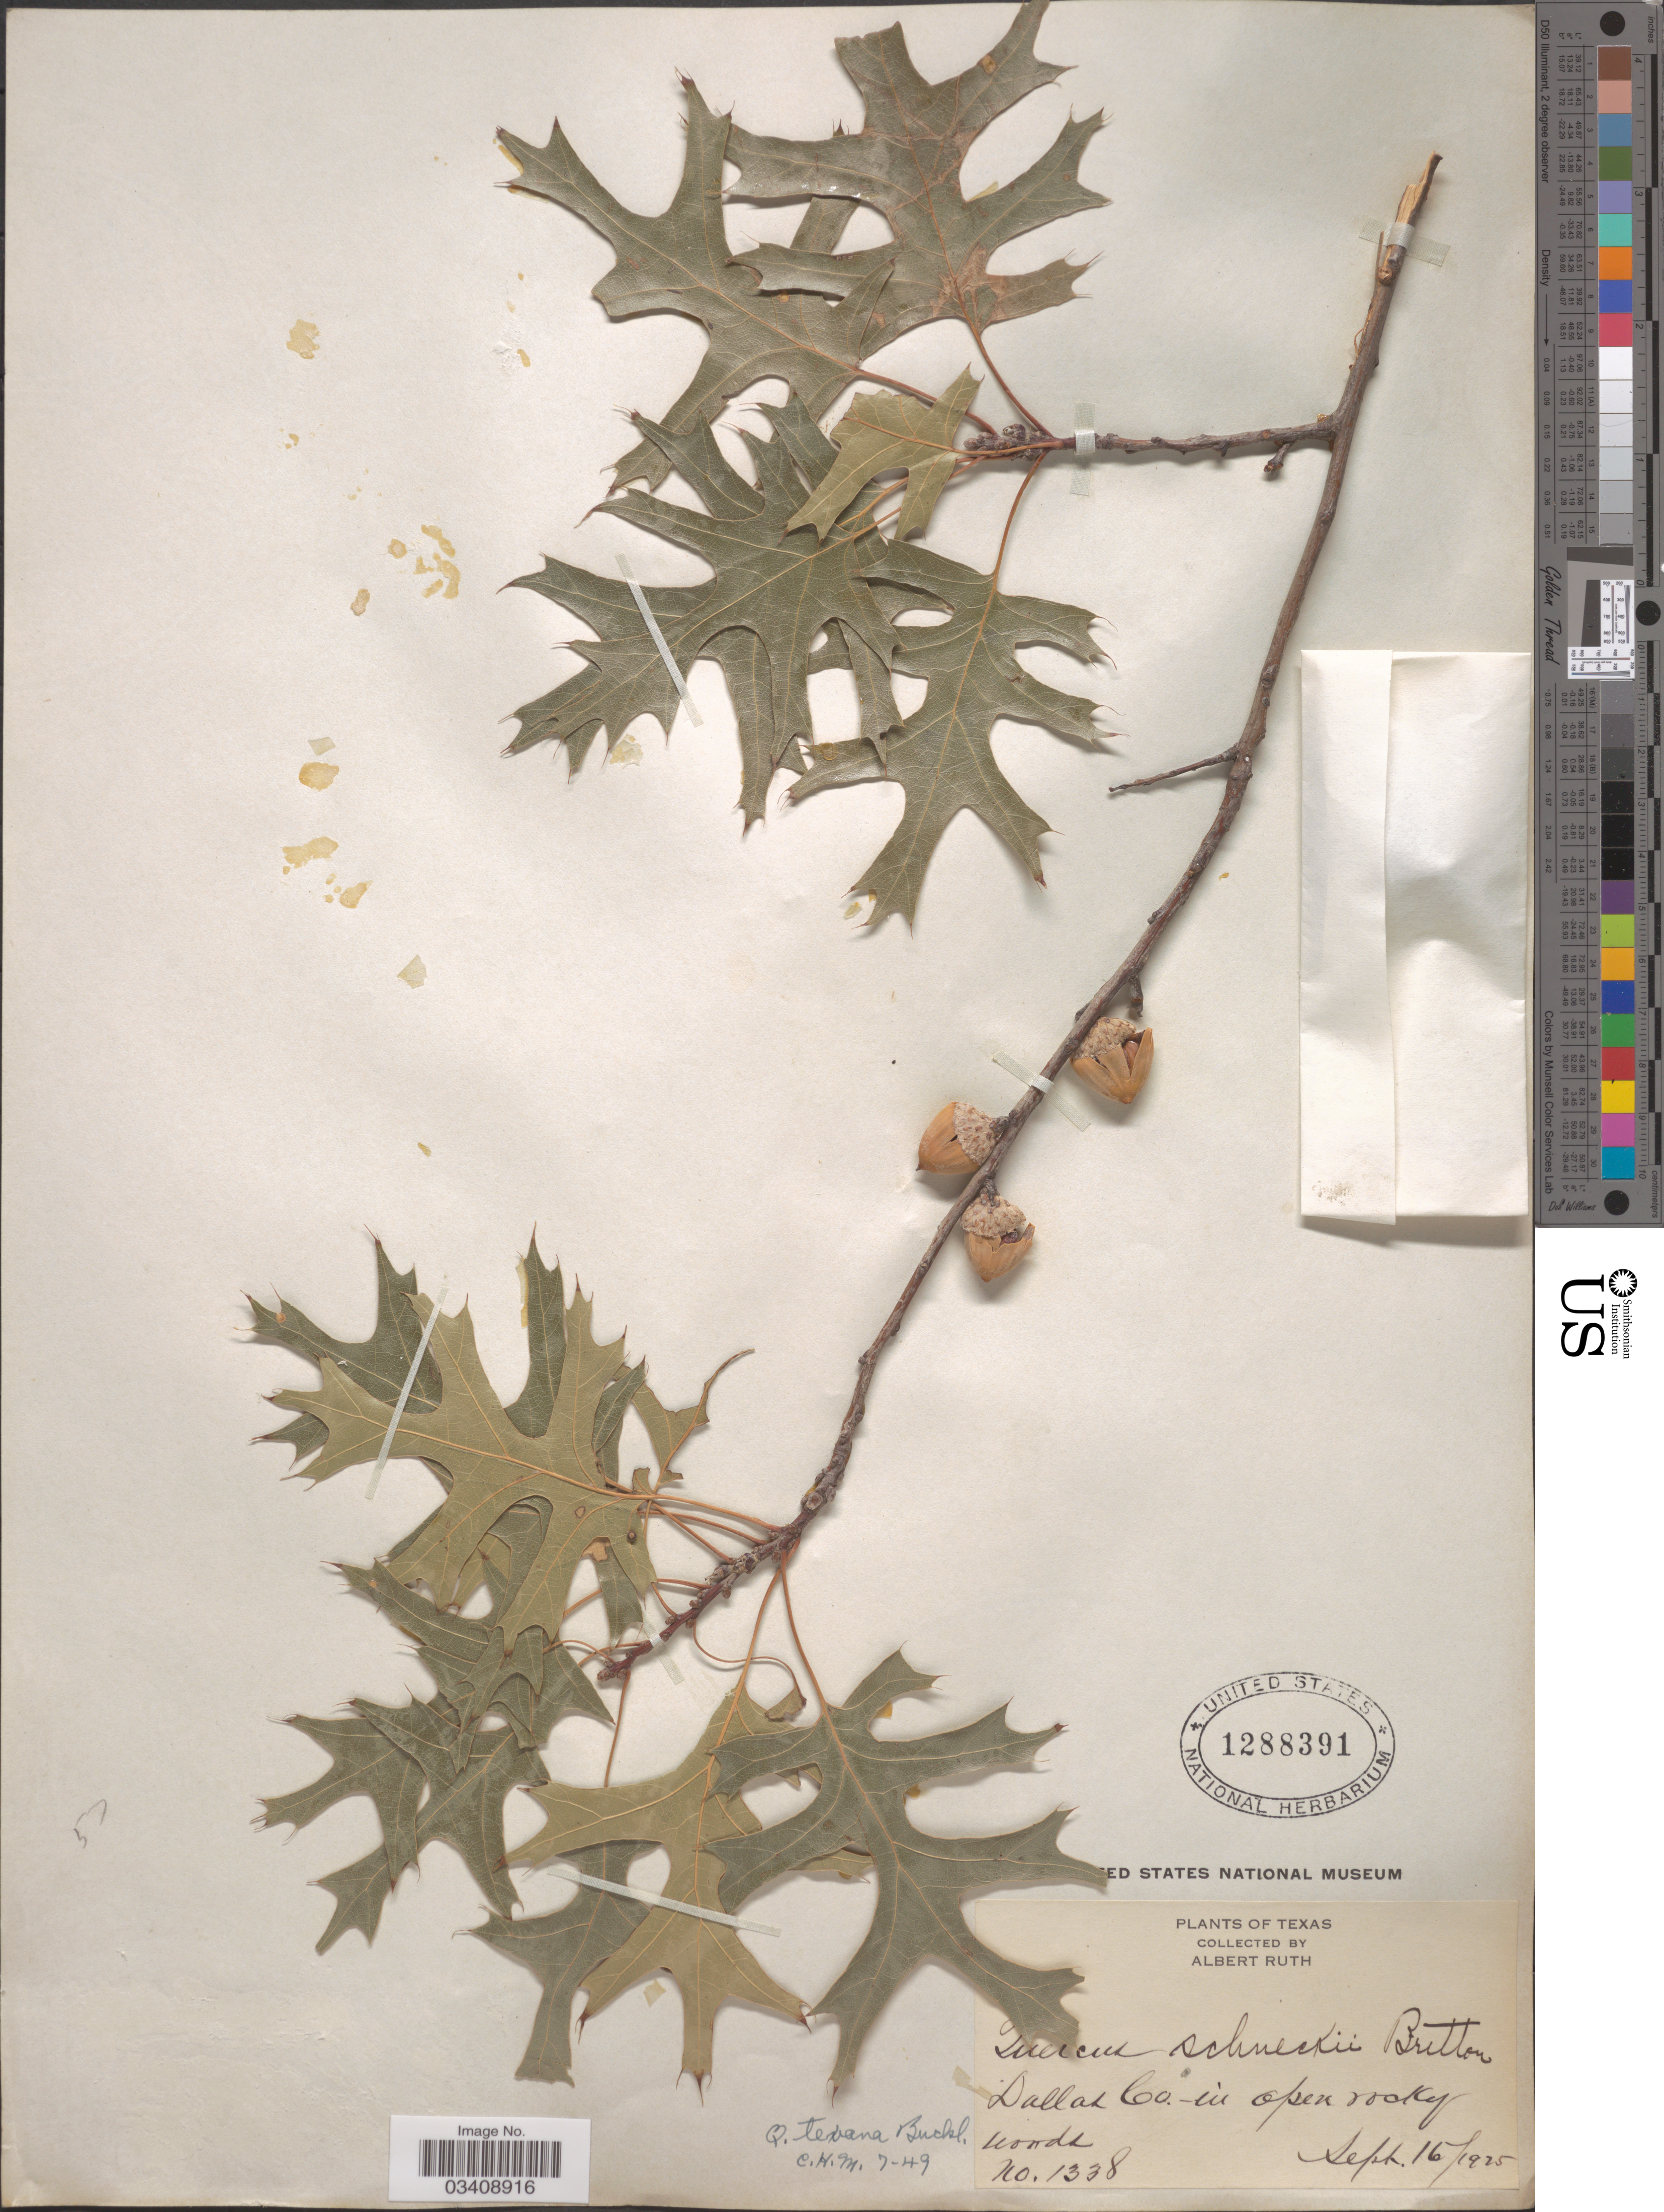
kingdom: Plantae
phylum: Tracheophyta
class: Magnoliopsida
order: Fagales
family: Fagaceae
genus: Quercus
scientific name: Quercus texana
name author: Buckley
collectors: A. Ruth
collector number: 1338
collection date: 1925-09-16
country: United States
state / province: Texas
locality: Dallas Co.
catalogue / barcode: US 1288391